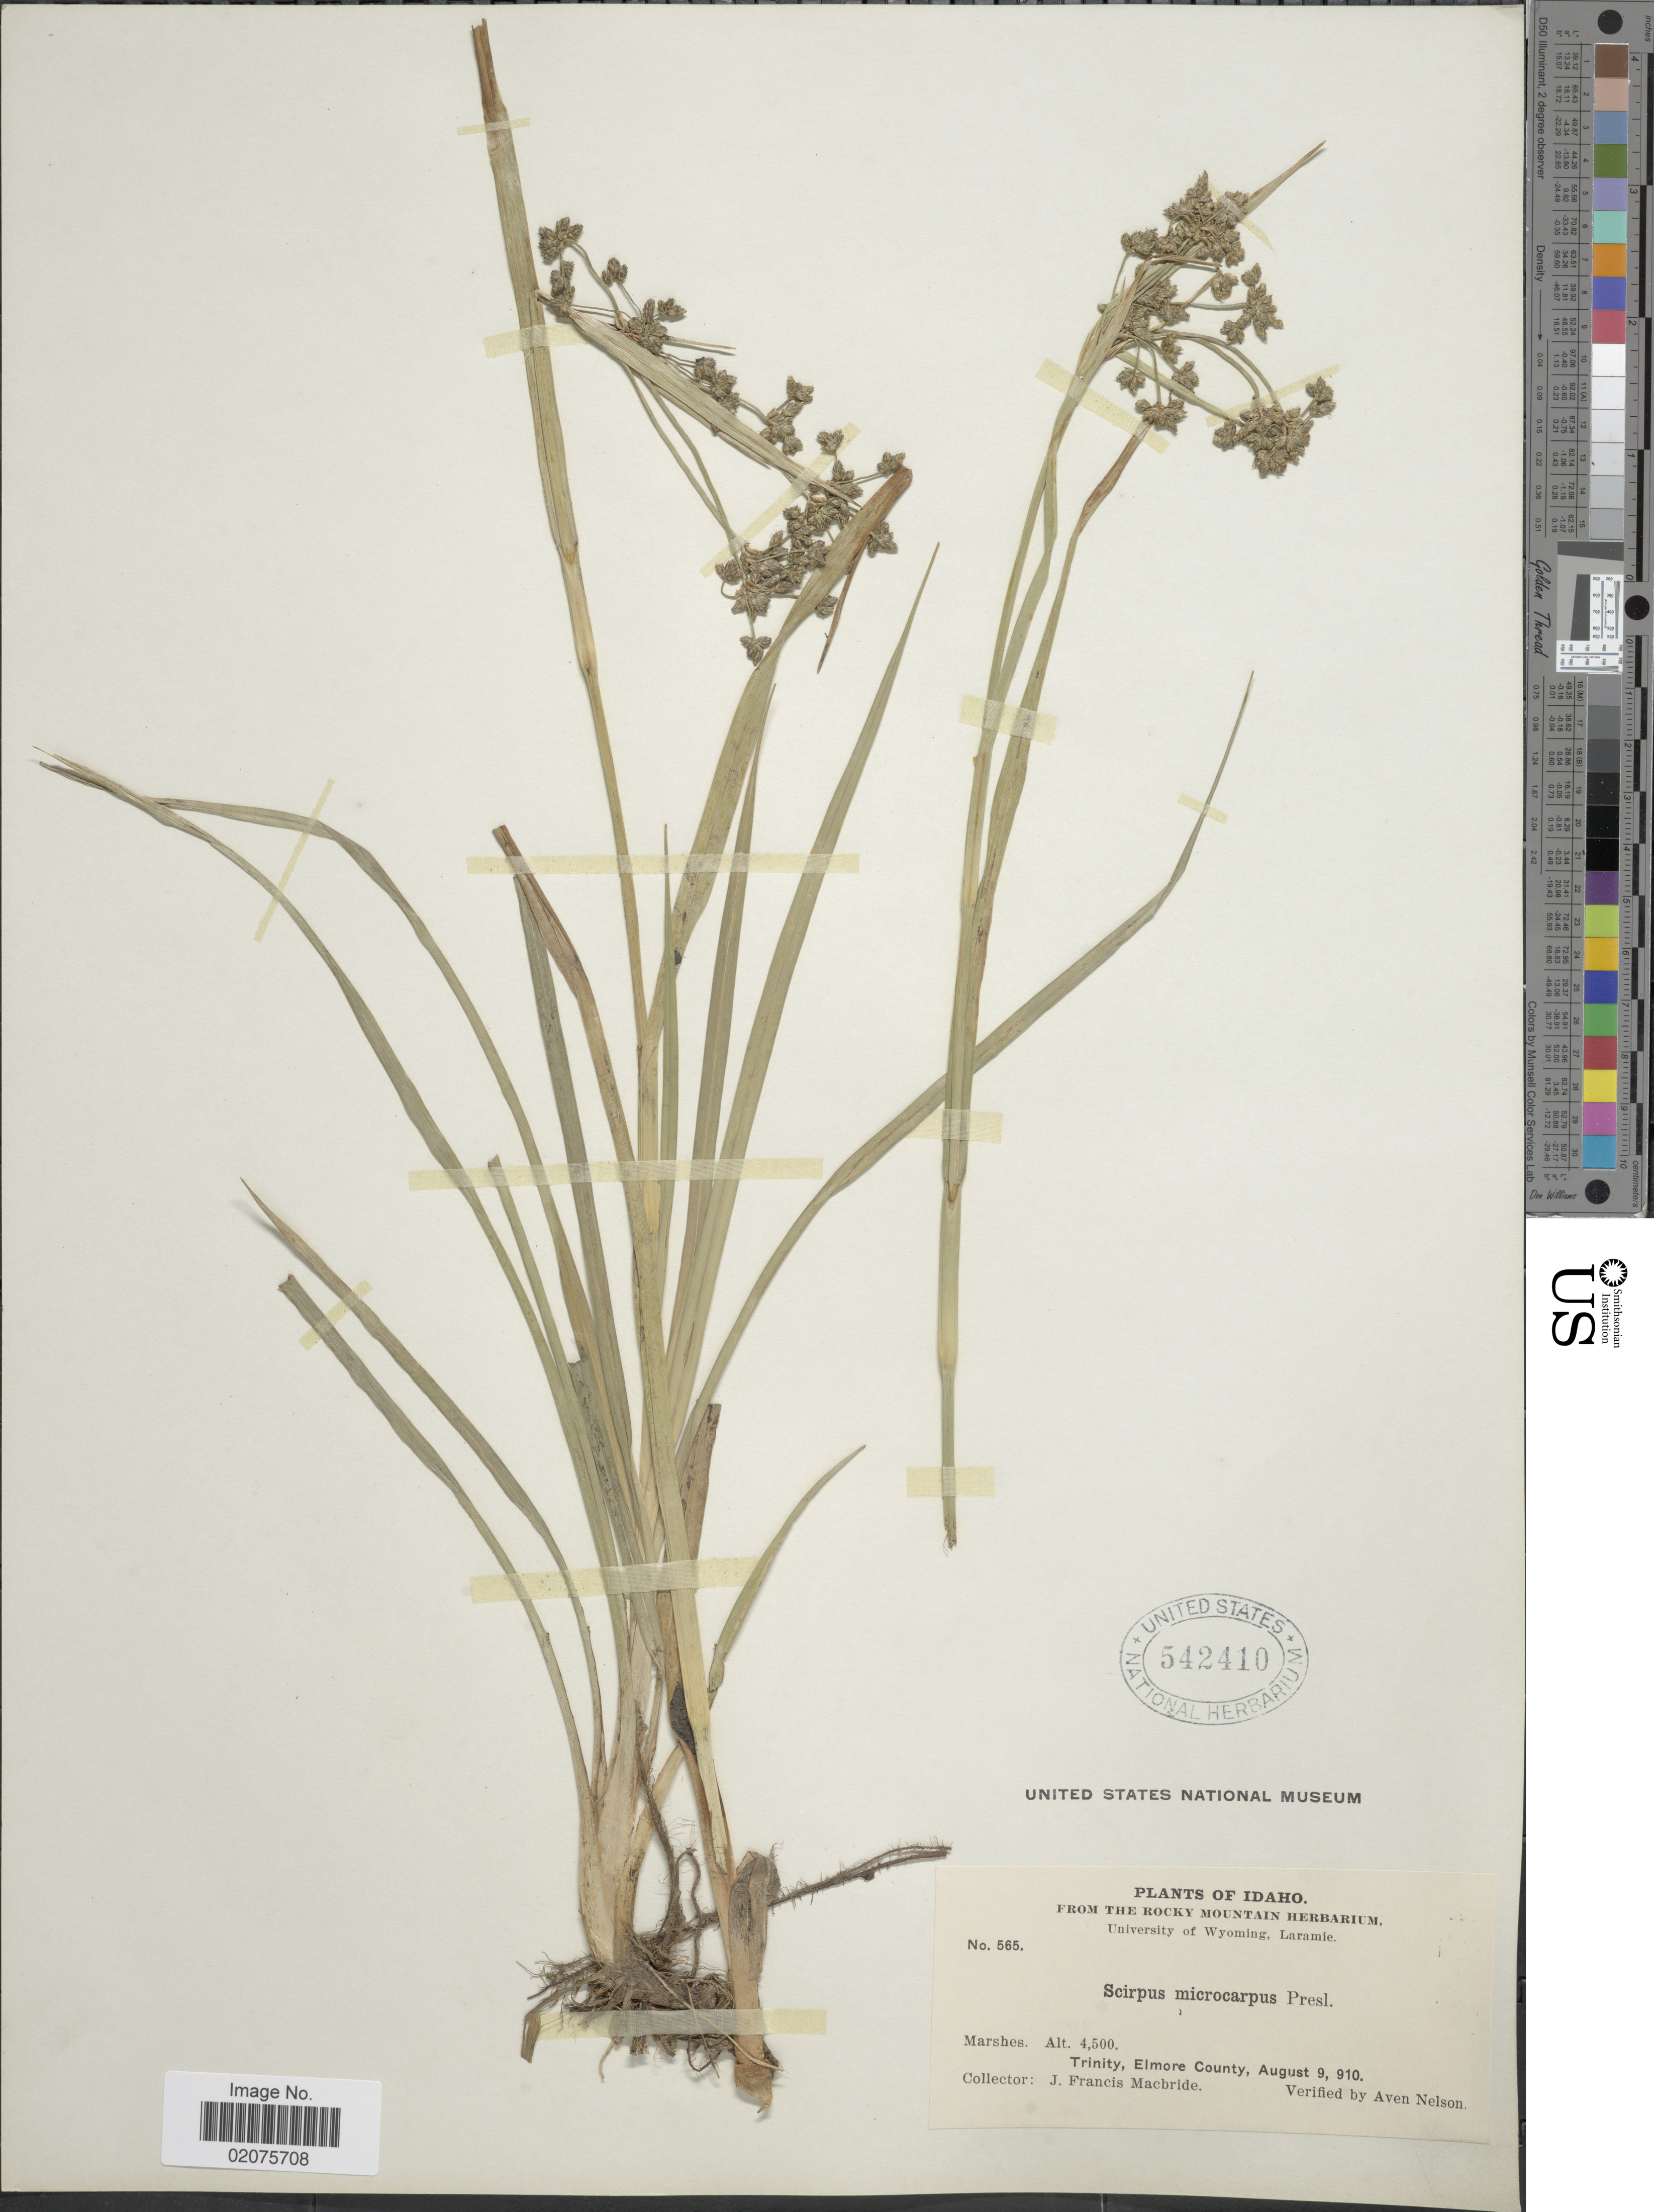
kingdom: Plantae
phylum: Tracheophyta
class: Liliopsida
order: Poales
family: Cyperaceae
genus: Scirpus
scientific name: Scirpus microcarpus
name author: J. Presl & C. Presl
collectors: J. F. Macbride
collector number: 565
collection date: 1910-08-09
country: United States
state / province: Idaho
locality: Trinity, Elmore County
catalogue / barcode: US 542410